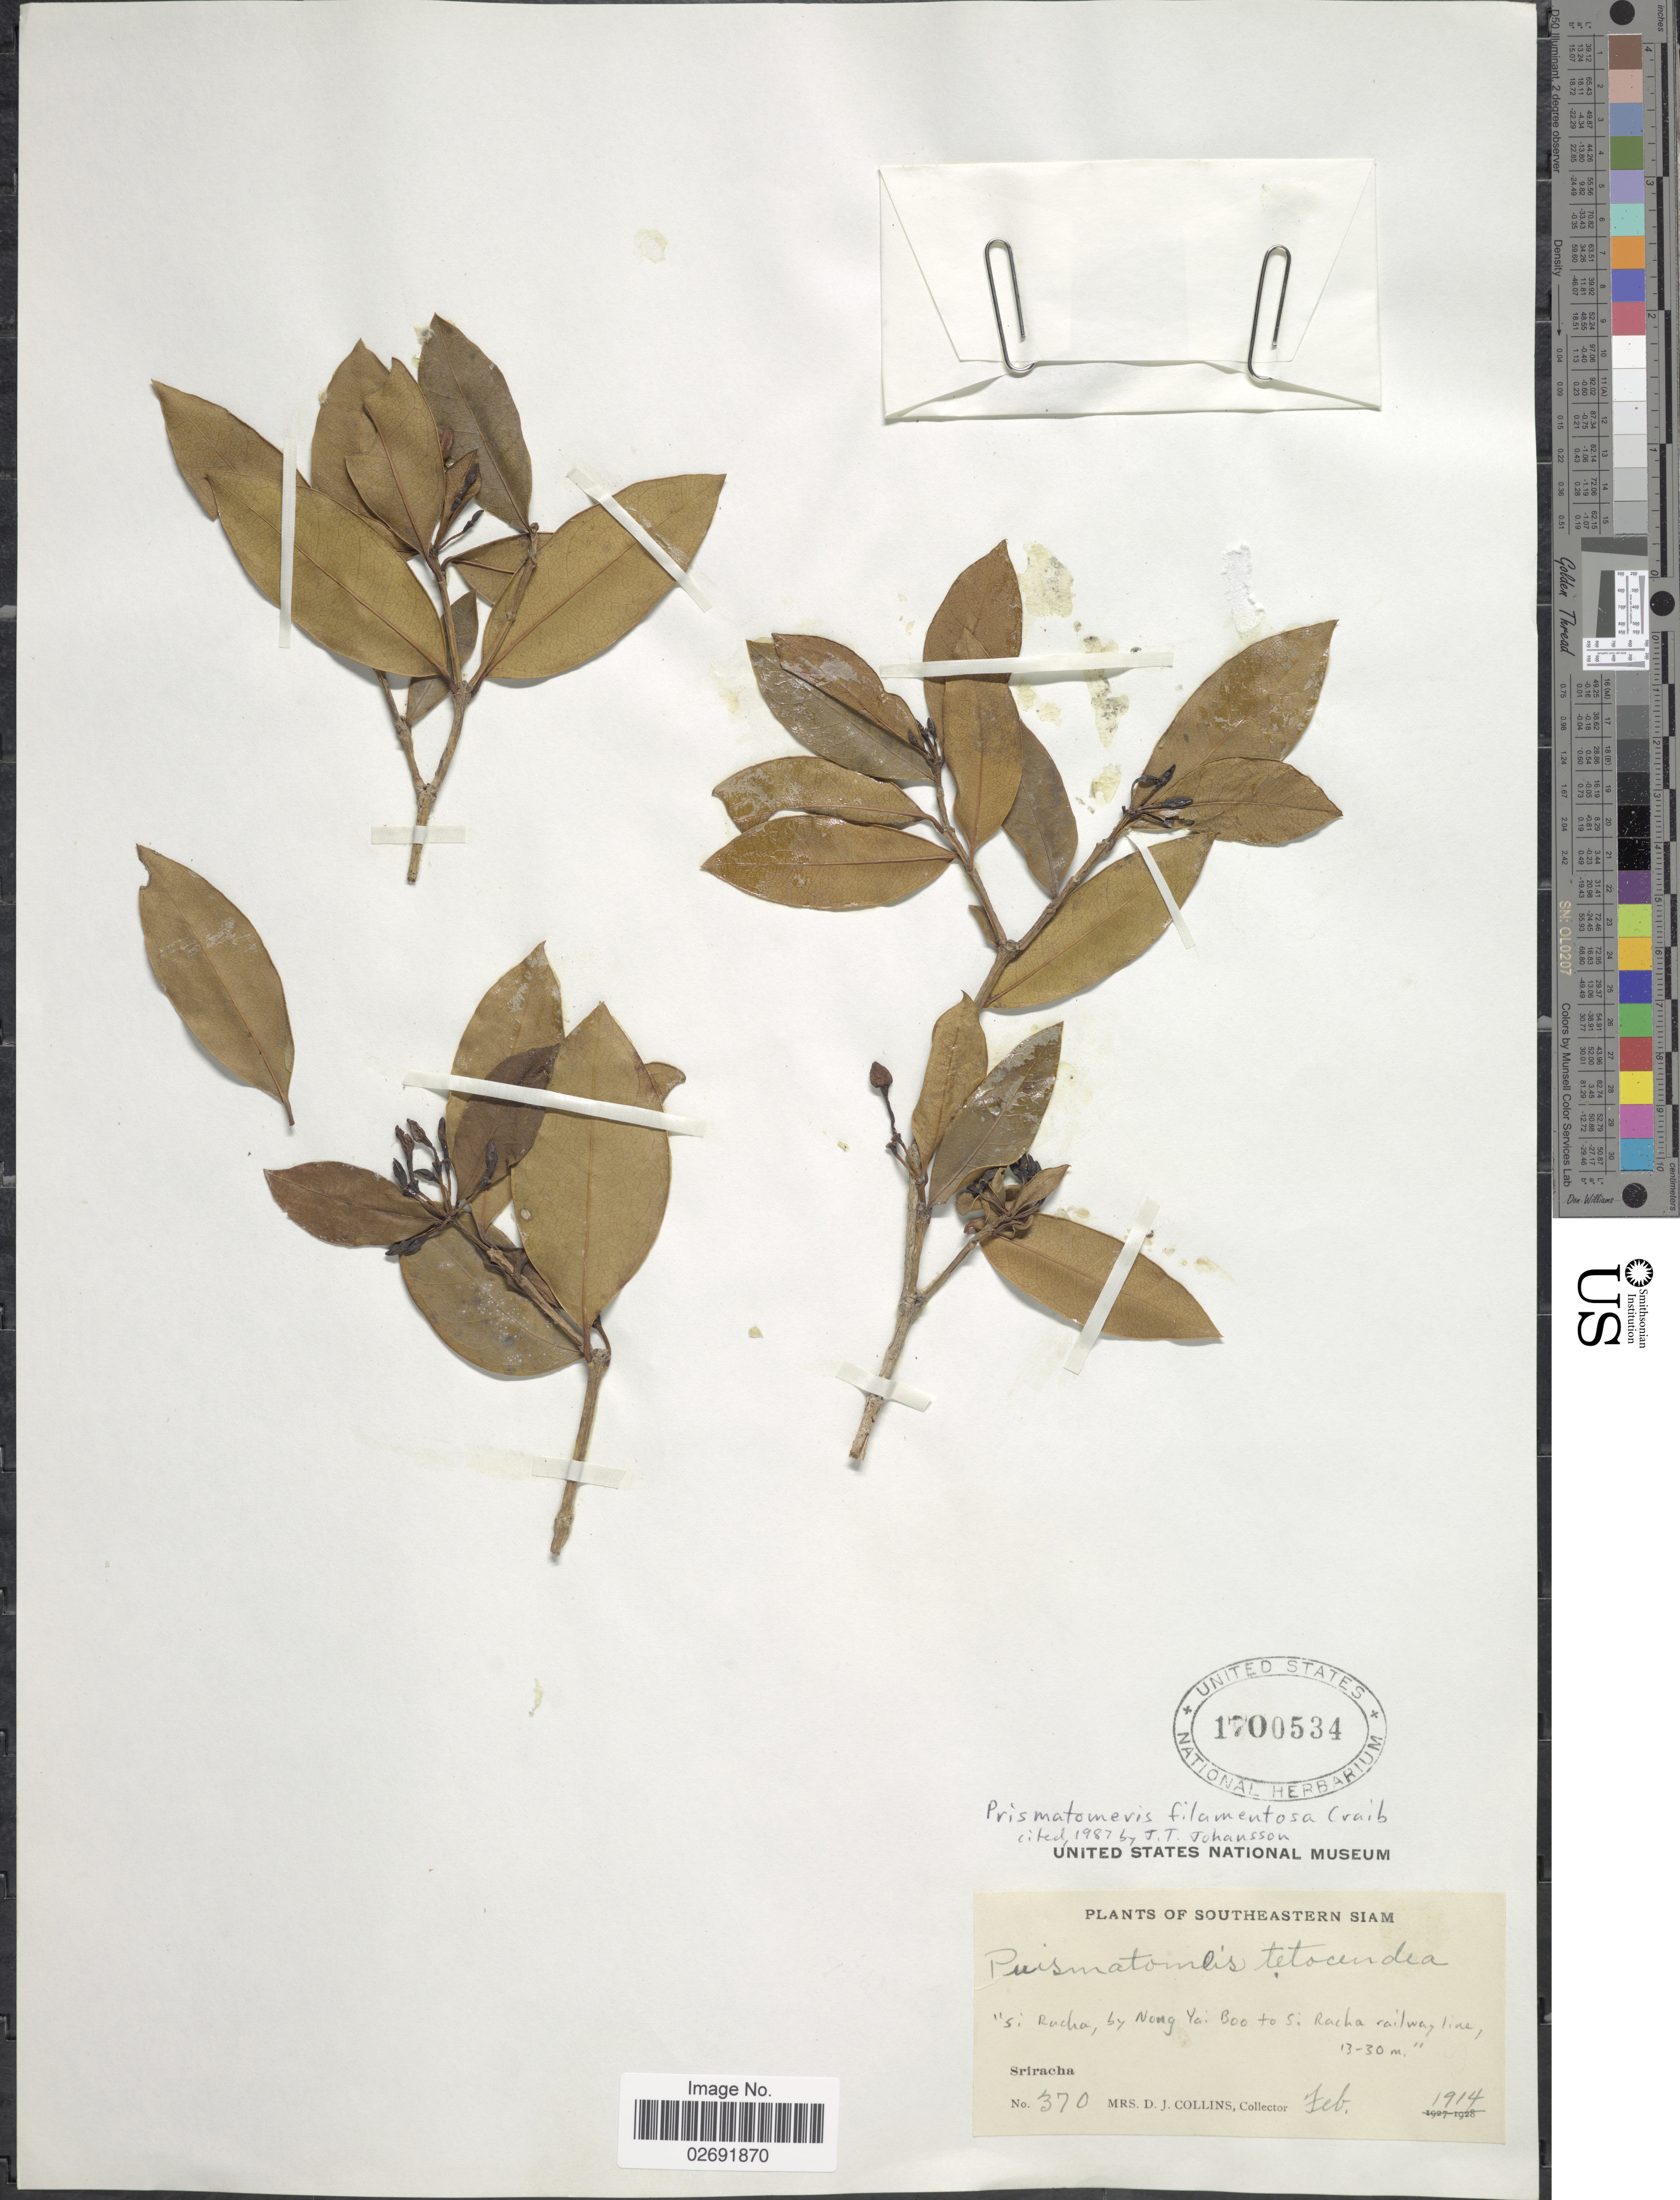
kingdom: Plantae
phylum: Tracheophyta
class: Magnoliopsida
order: Gentianales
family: Rubiaceae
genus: Prismatomeris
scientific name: Prismatomeris filamentosa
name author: Craib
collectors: Mrs. D. J. Collins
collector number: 370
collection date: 1914-02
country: Thailand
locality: Southeastern Siam, Sriracha, 'S: Racha, by Nong Ya: Boo to S: Rahca railway line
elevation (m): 13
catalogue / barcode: US 1700534